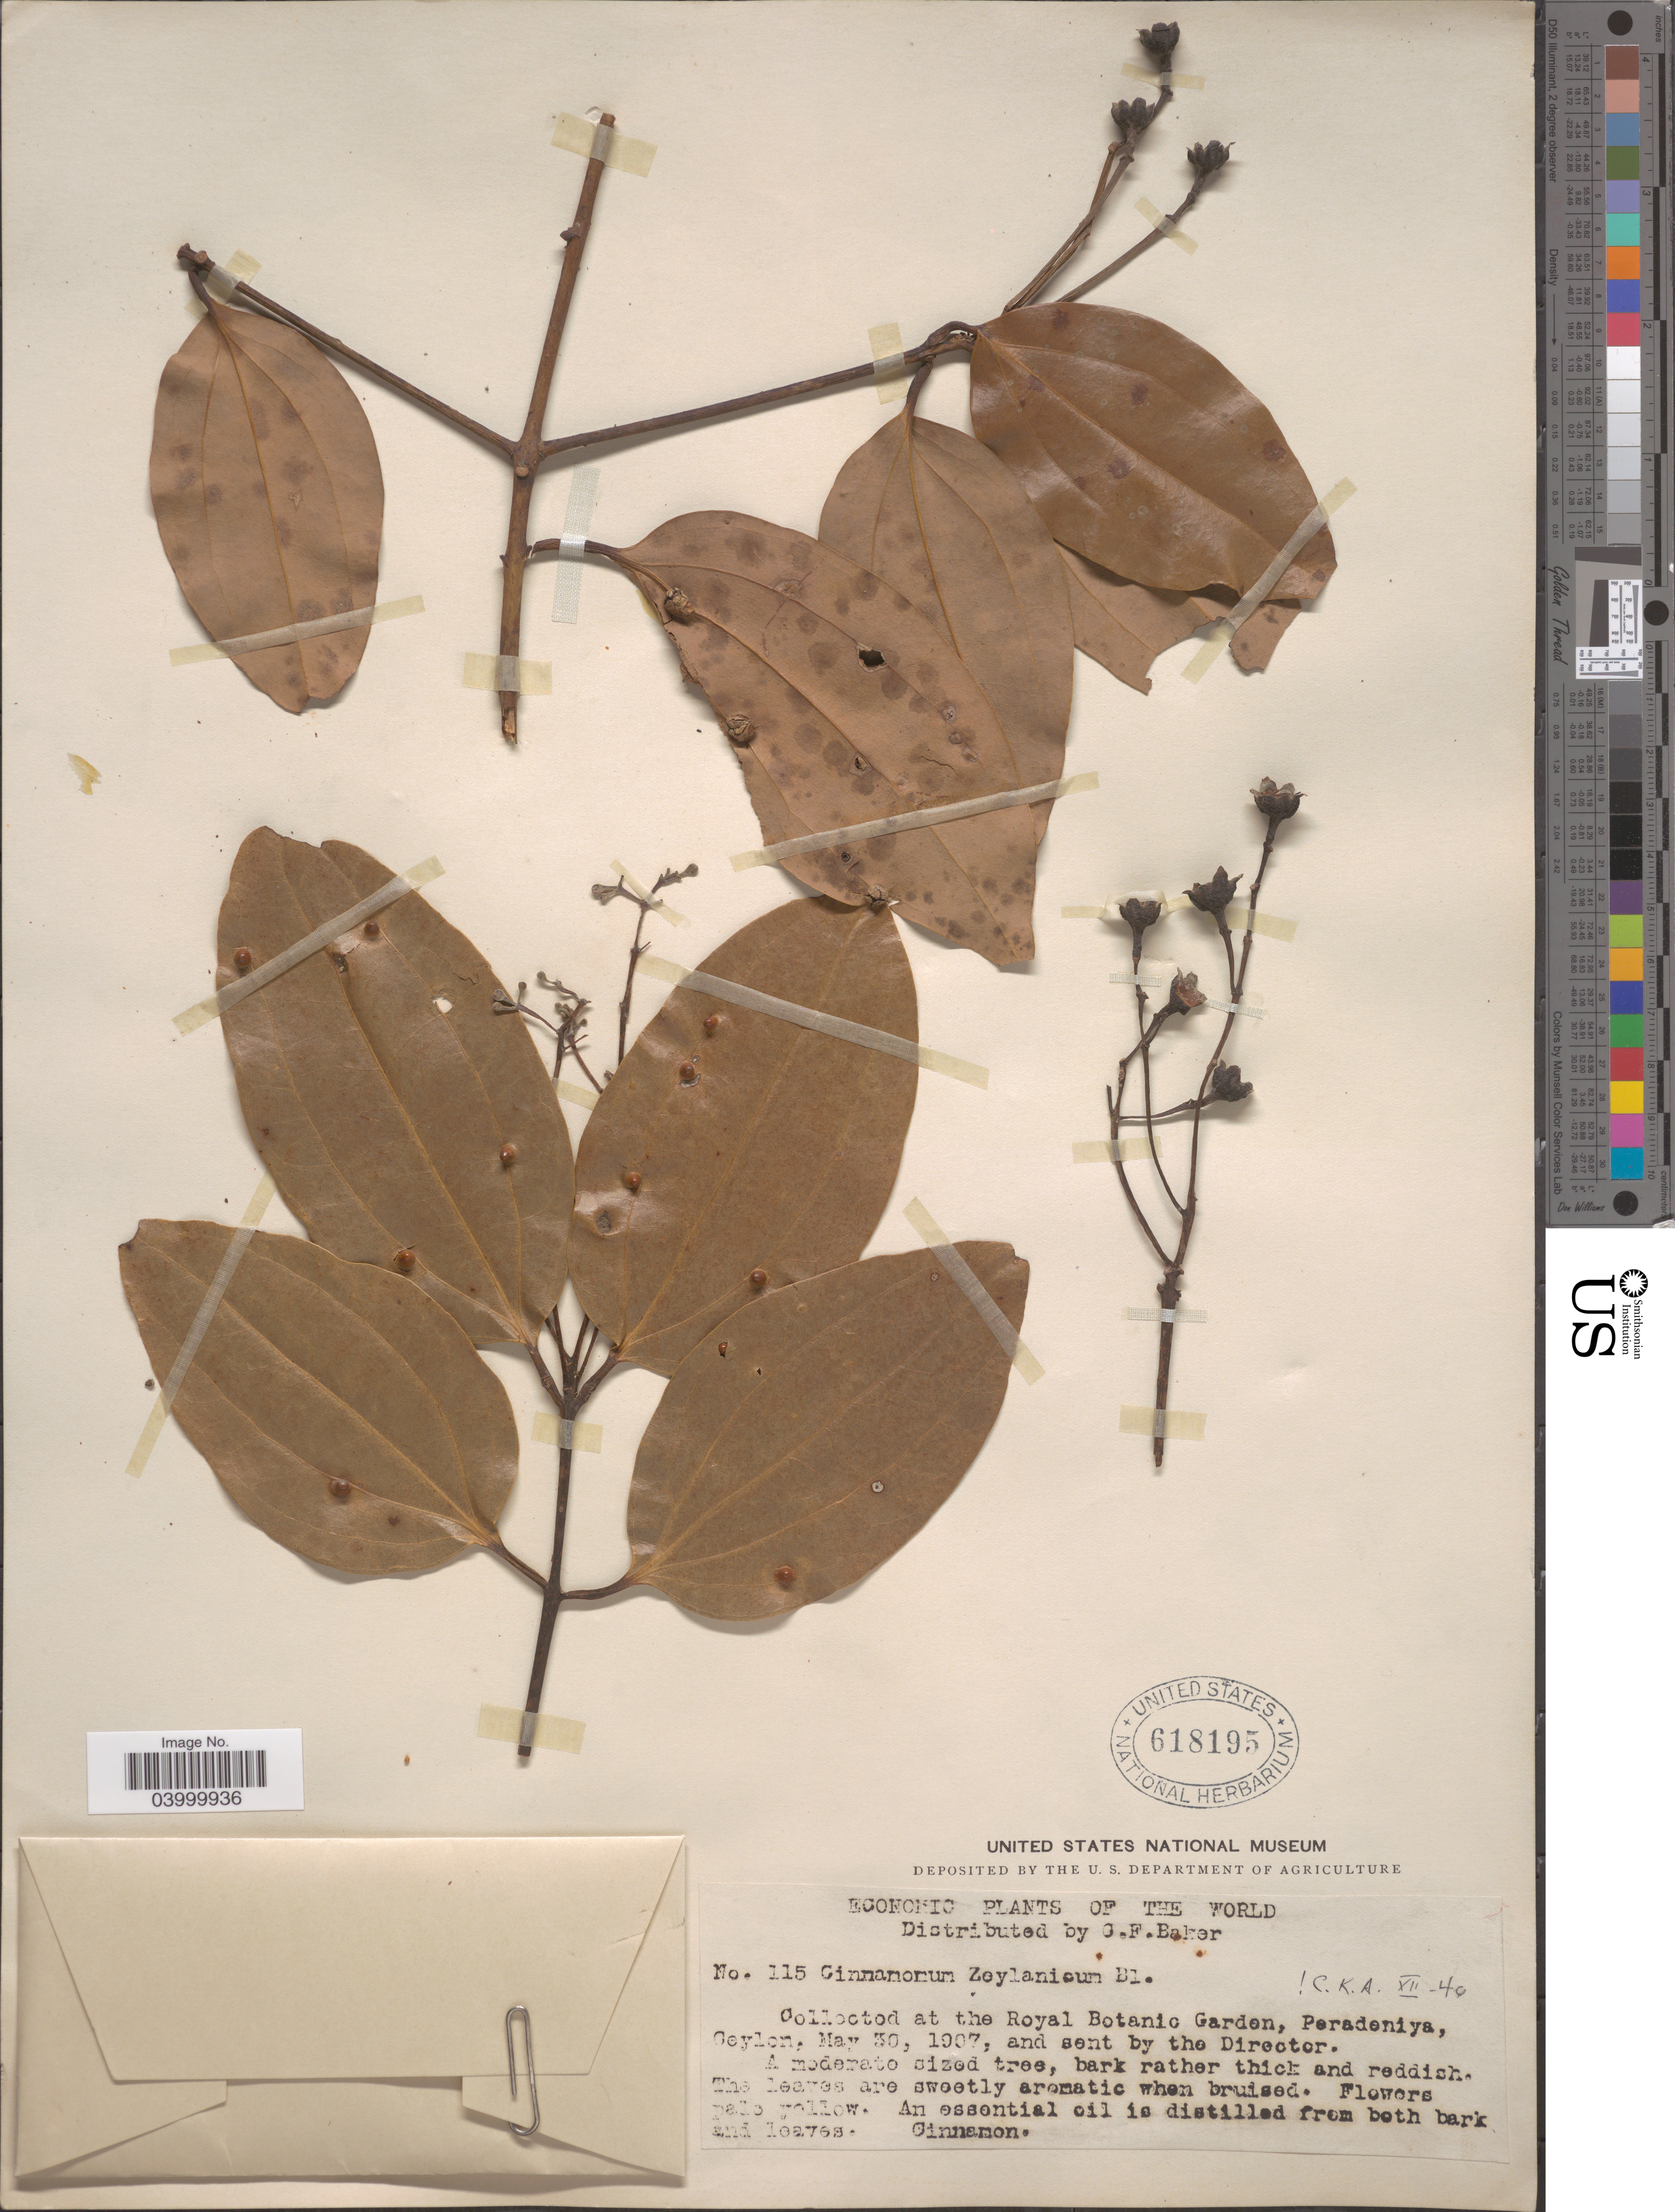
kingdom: Plantae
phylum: Tracheophyta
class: Magnoliopsida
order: Laurales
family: Lauraceae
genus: Cinnamomum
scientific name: Cinnamomum verum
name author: J. Presl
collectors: C. F. Baker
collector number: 115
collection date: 1907-05-30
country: Sri Lanka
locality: Royal Botanic garden, Peradeniya, Ceylon.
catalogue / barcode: US 618195